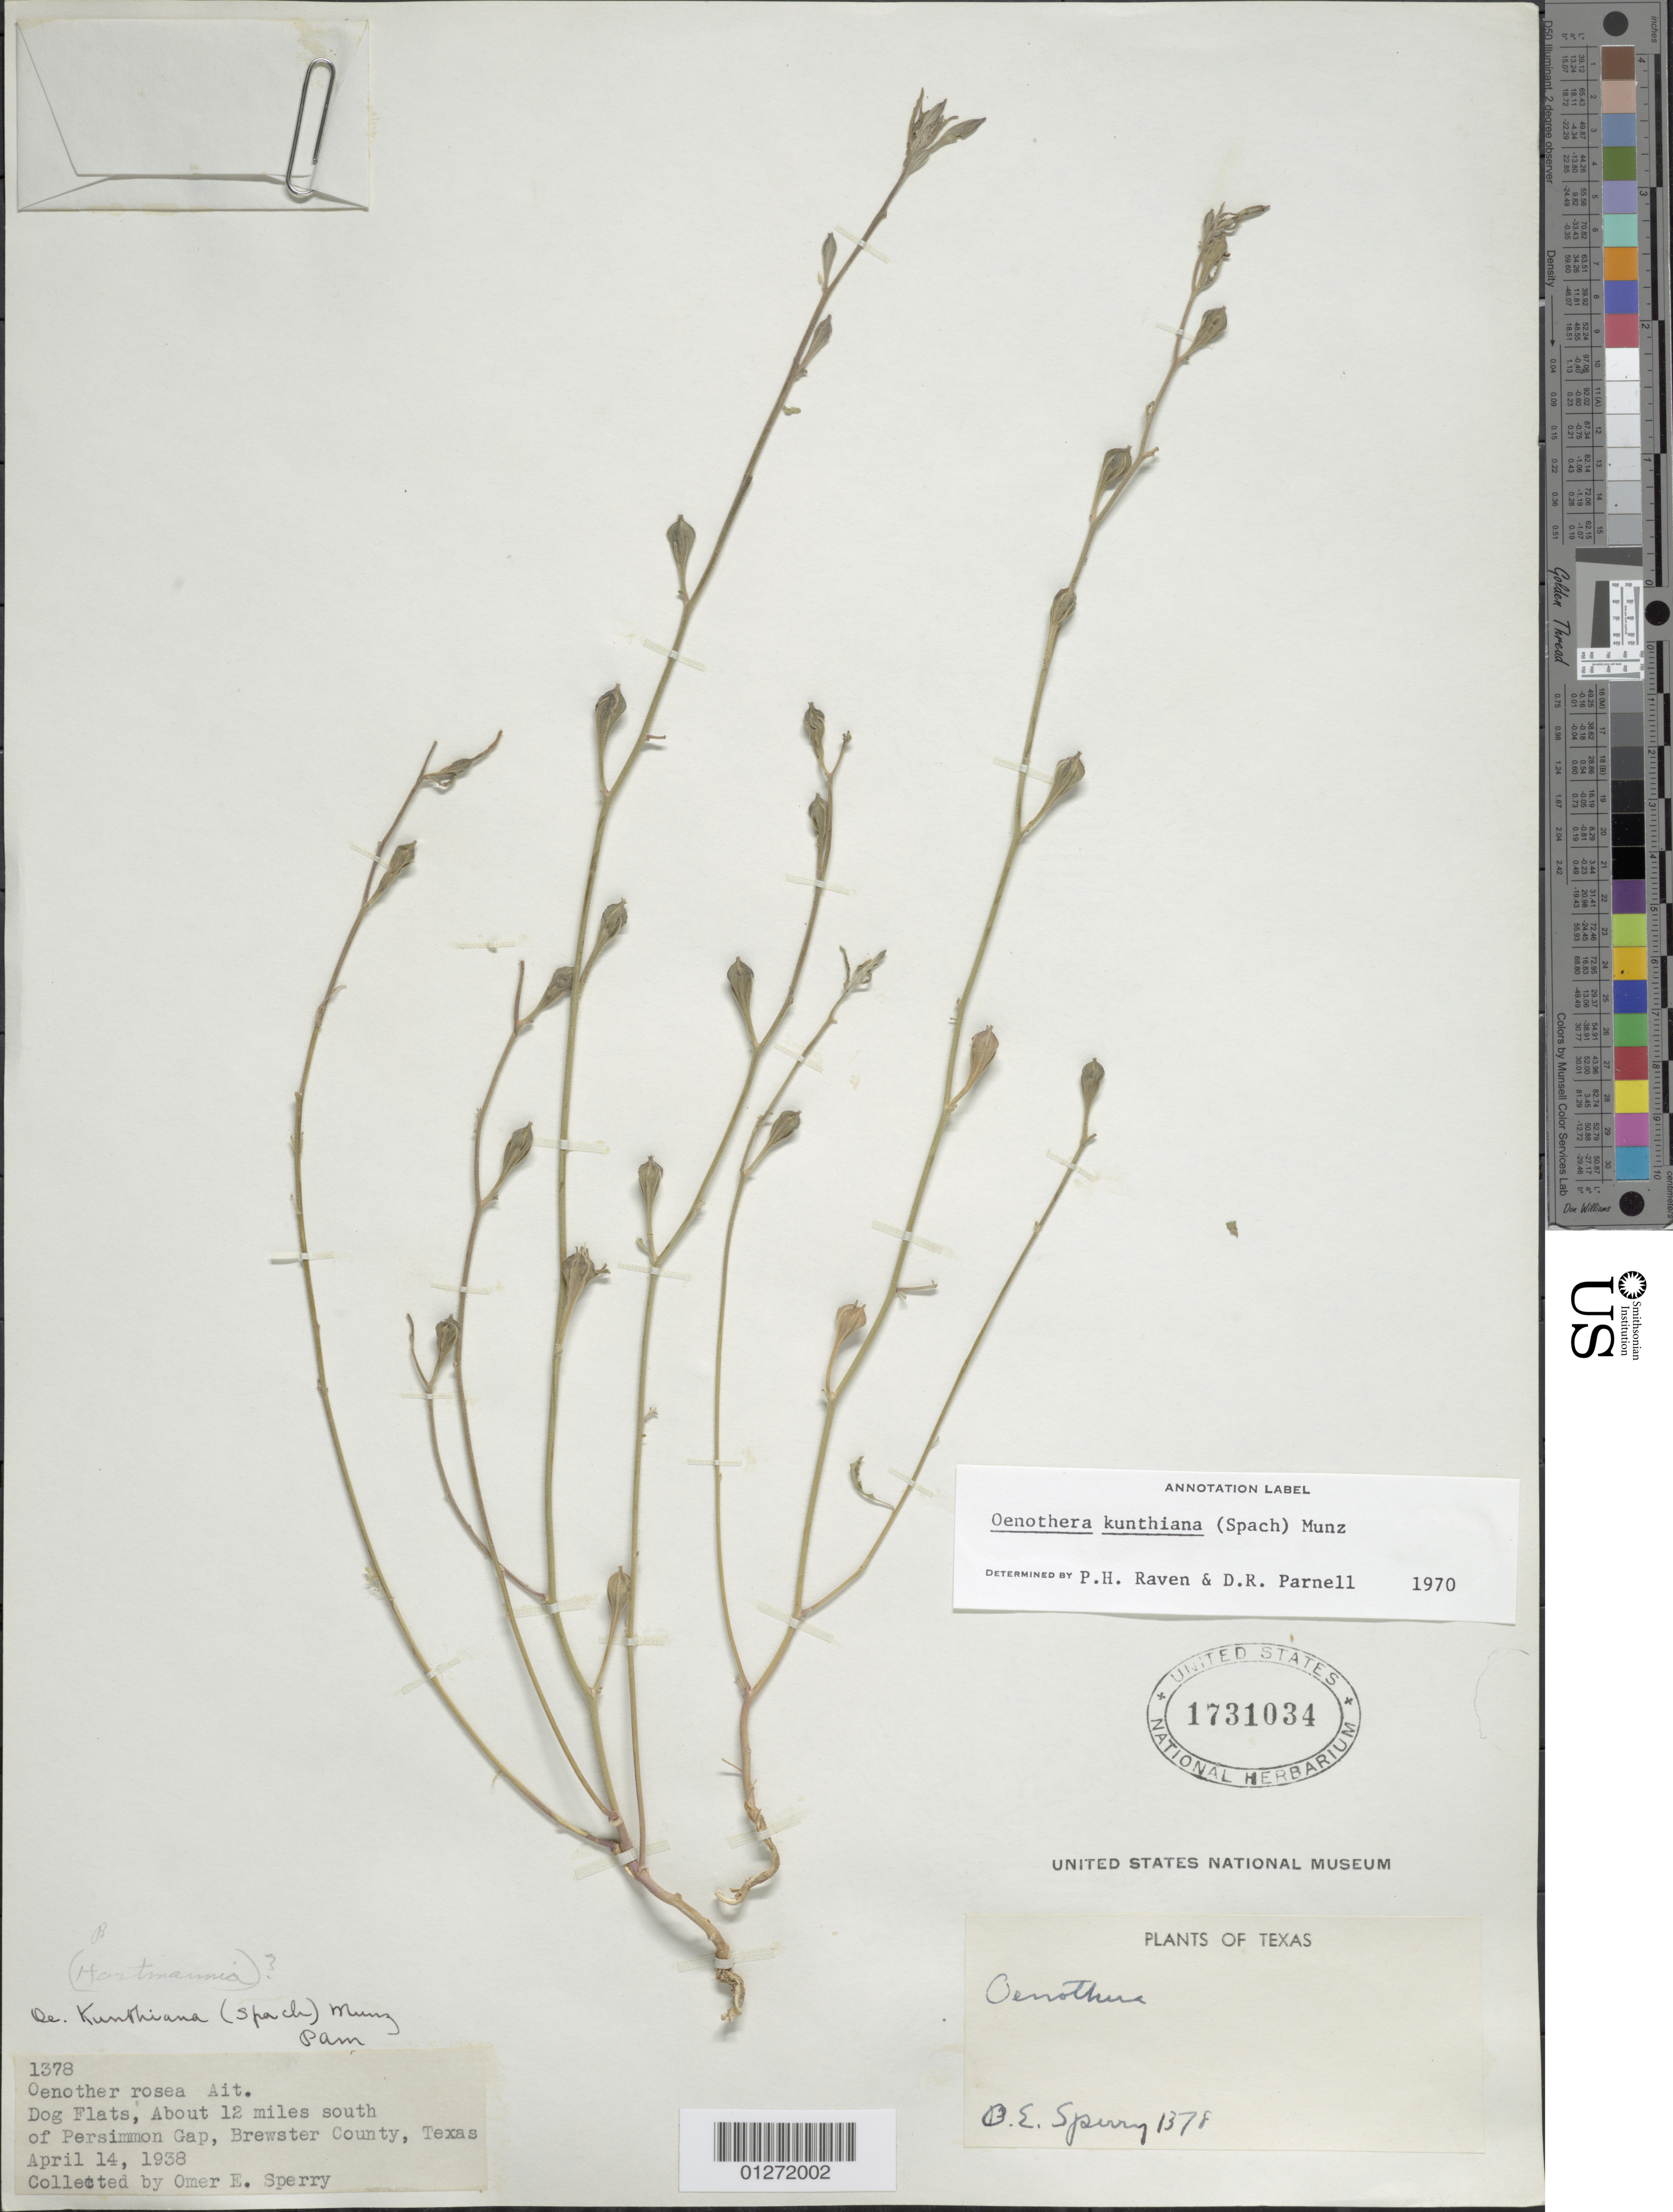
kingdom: Plantae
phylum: Tracheophyta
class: Magnoliopsida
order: Myrtales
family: Onagraceae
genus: Oenothera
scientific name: Oenothera kunthiana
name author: (Spach) Munz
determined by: Raven, P. H.; Parnell, D. R.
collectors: O. E. Sperry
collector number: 1378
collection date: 1938-04-14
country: United States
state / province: Texas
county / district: Brewster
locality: about 12 miles south of Persimmon Gap, Dog Flats.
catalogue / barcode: US 1731034